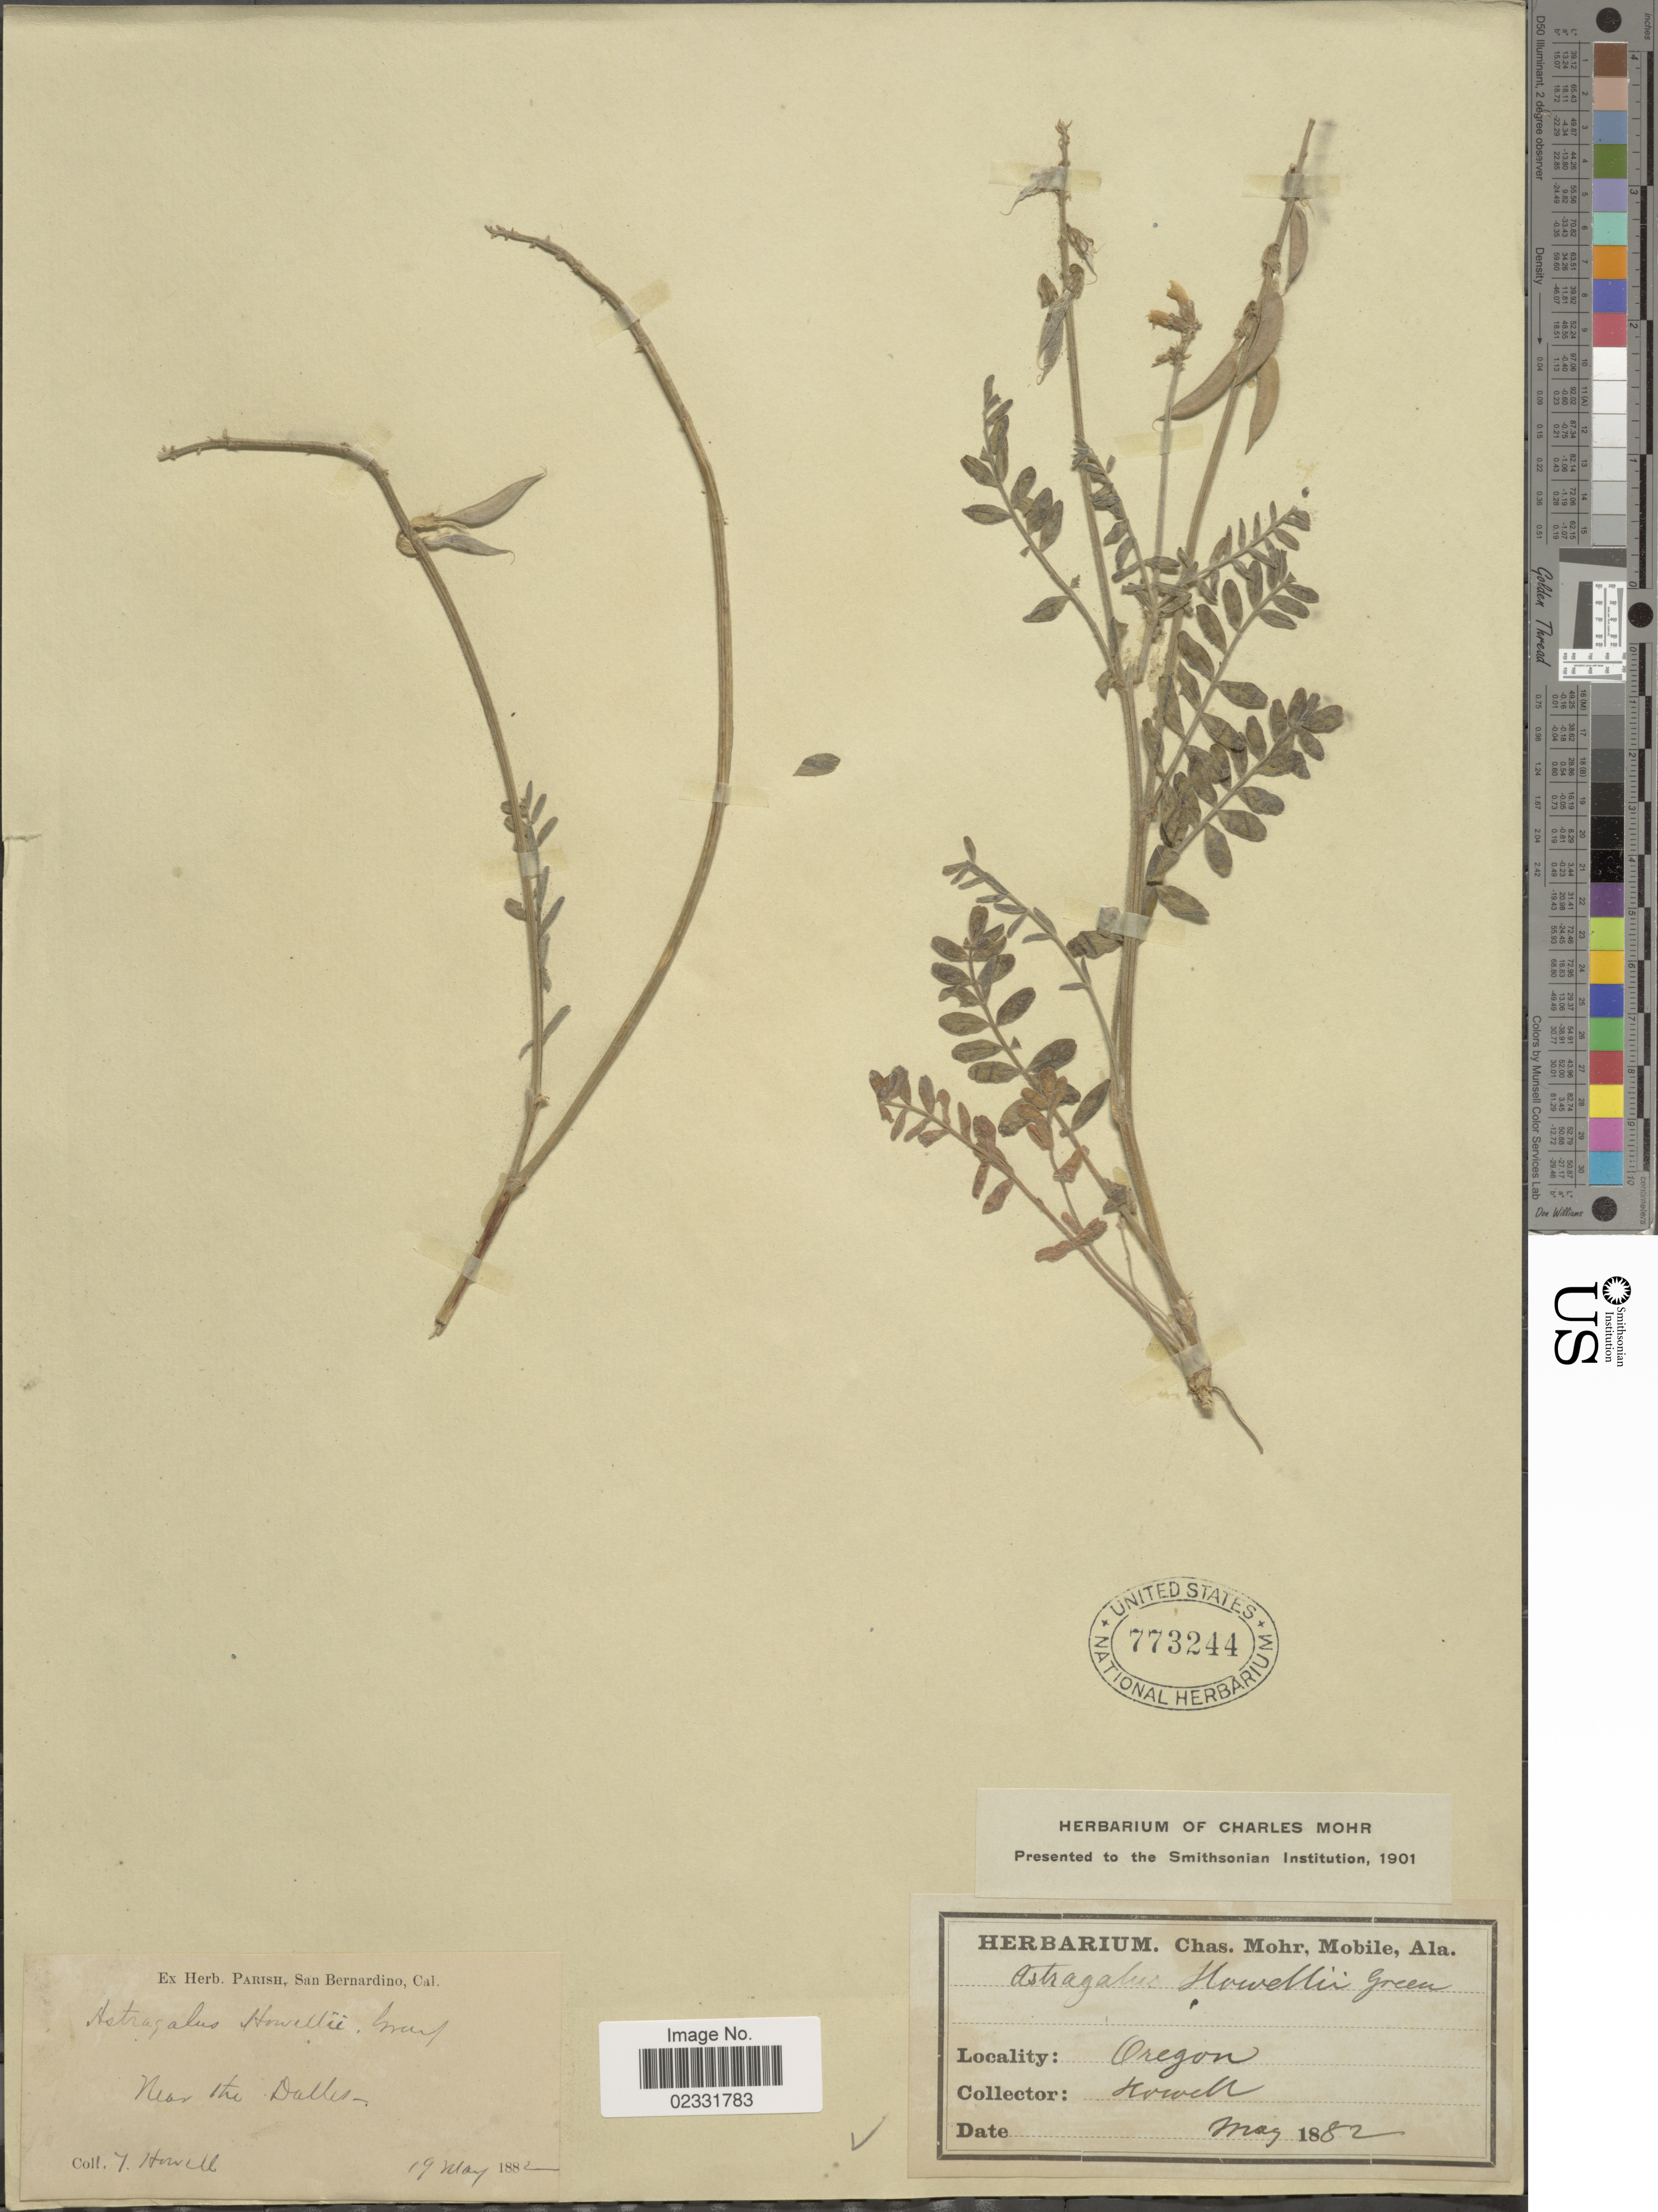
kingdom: Plantae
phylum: Tracheophyta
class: Magnoliopsida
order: Fabales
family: Fabaceae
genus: Astragalus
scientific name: Astragalus howellii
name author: A. Gray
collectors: J. Howell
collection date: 1882-05-19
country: United States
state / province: Oregon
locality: Near the Dalles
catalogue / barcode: US 773244